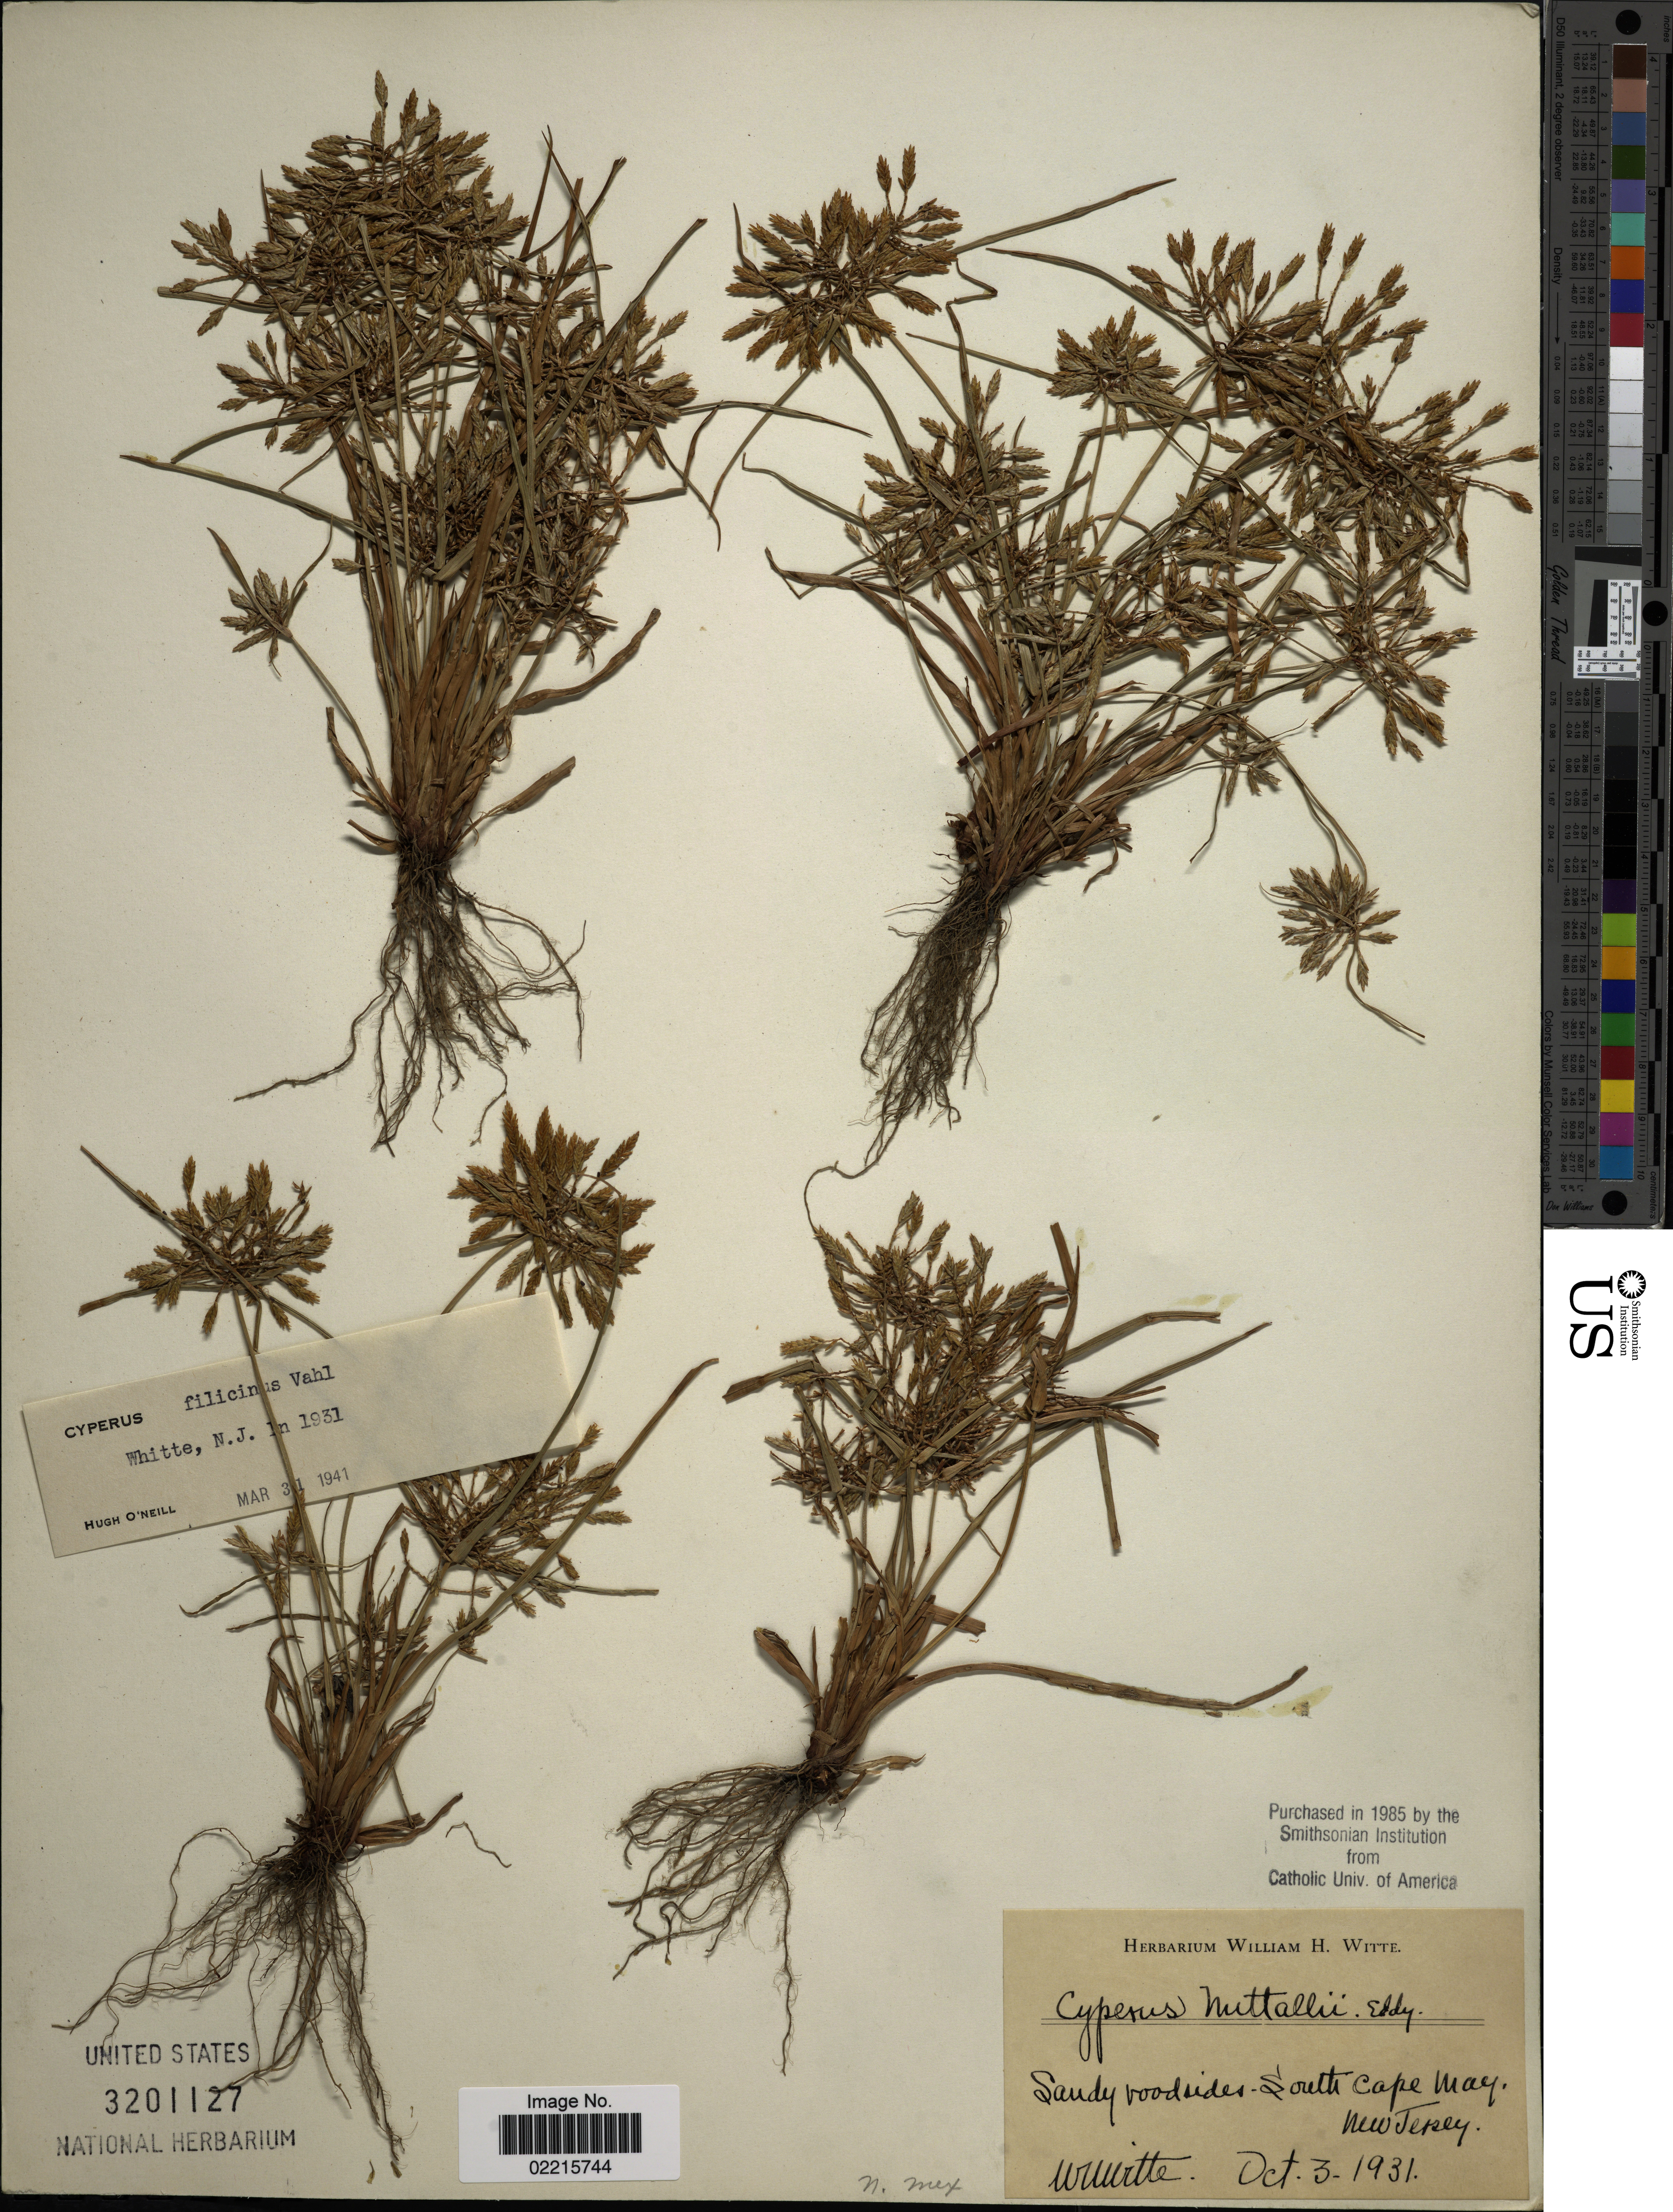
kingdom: Plantae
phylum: Tracheophyta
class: Liliopsida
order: Poales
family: Cyperaceae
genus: Cyperus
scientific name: Cyperus filicinus Vahl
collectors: W. Witte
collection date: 1931-10-03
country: United States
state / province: New Jersey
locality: South Cape May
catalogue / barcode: US 3201127